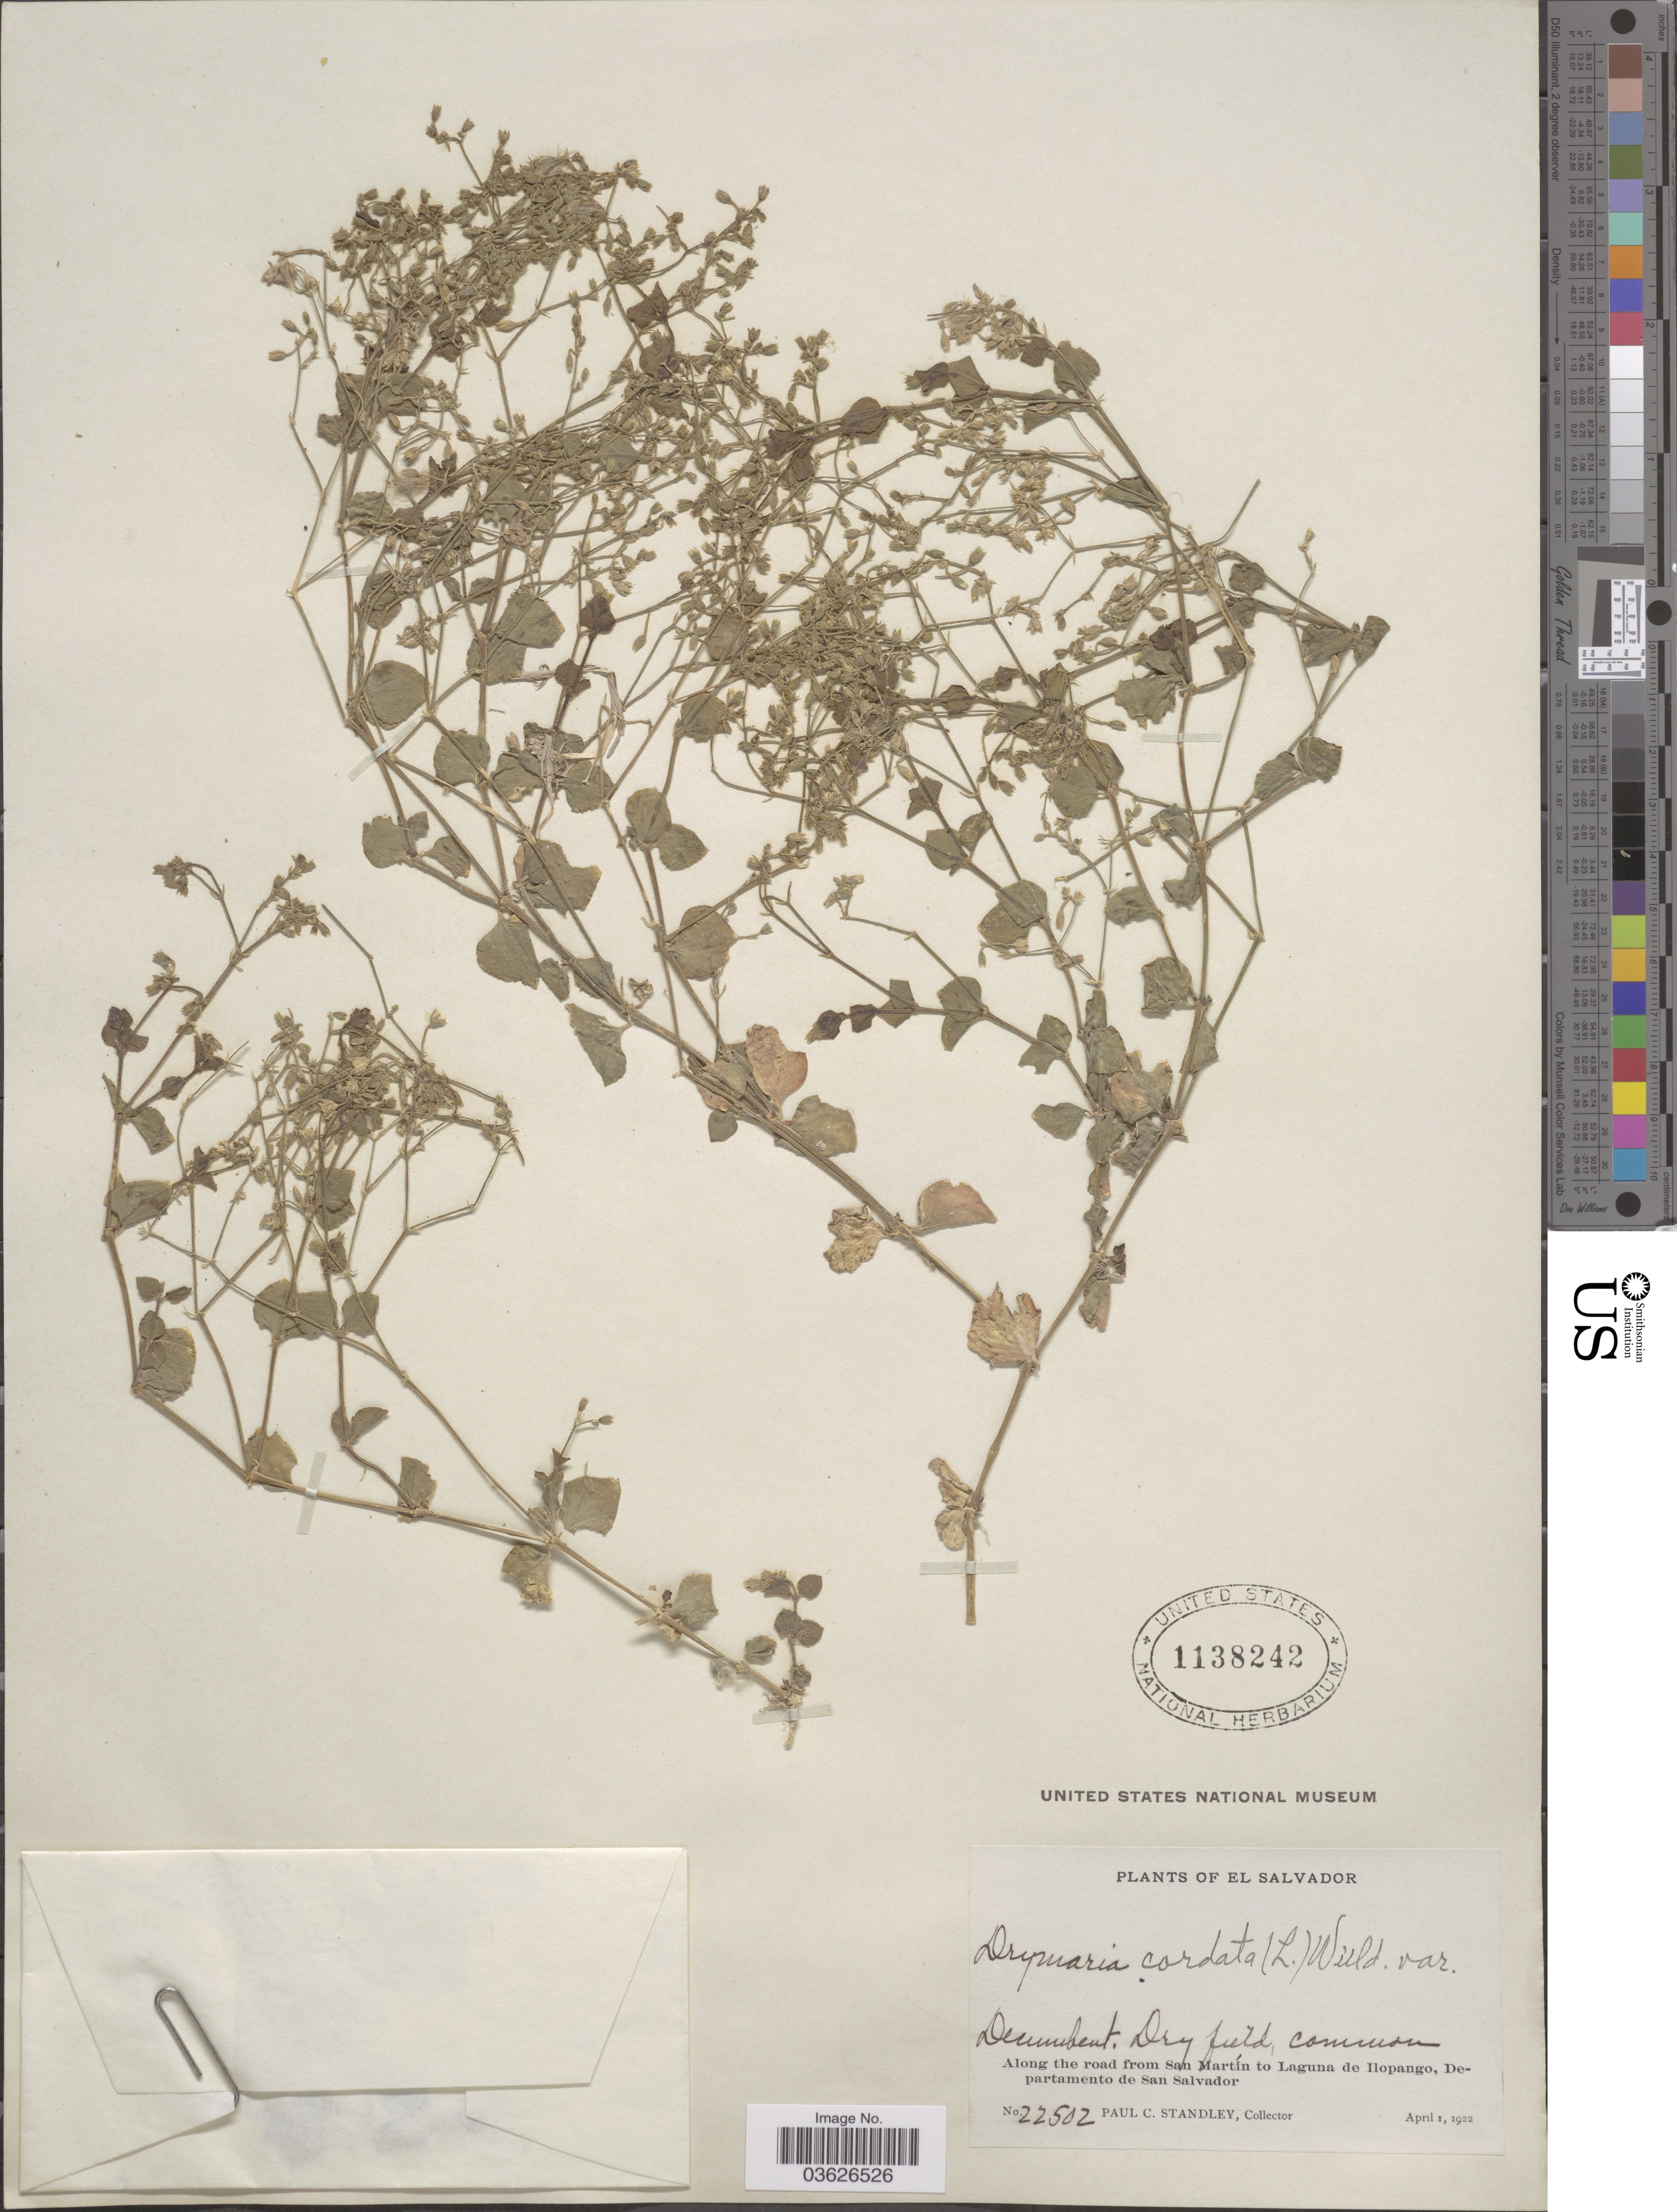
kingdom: Plantae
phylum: Tracheophyta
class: Magnoliopsida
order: Caryophyllales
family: Caryophyllaceae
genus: Drymaria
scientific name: Drymaria cordata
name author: (L.) Willd. ex Schult.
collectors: P. C. Standley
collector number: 22502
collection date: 1922-04-01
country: El Salvador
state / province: San Salvador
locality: Along the road from San Martín to Laguna de Ilopango, Departamento de San Salvador.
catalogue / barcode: US 1138242